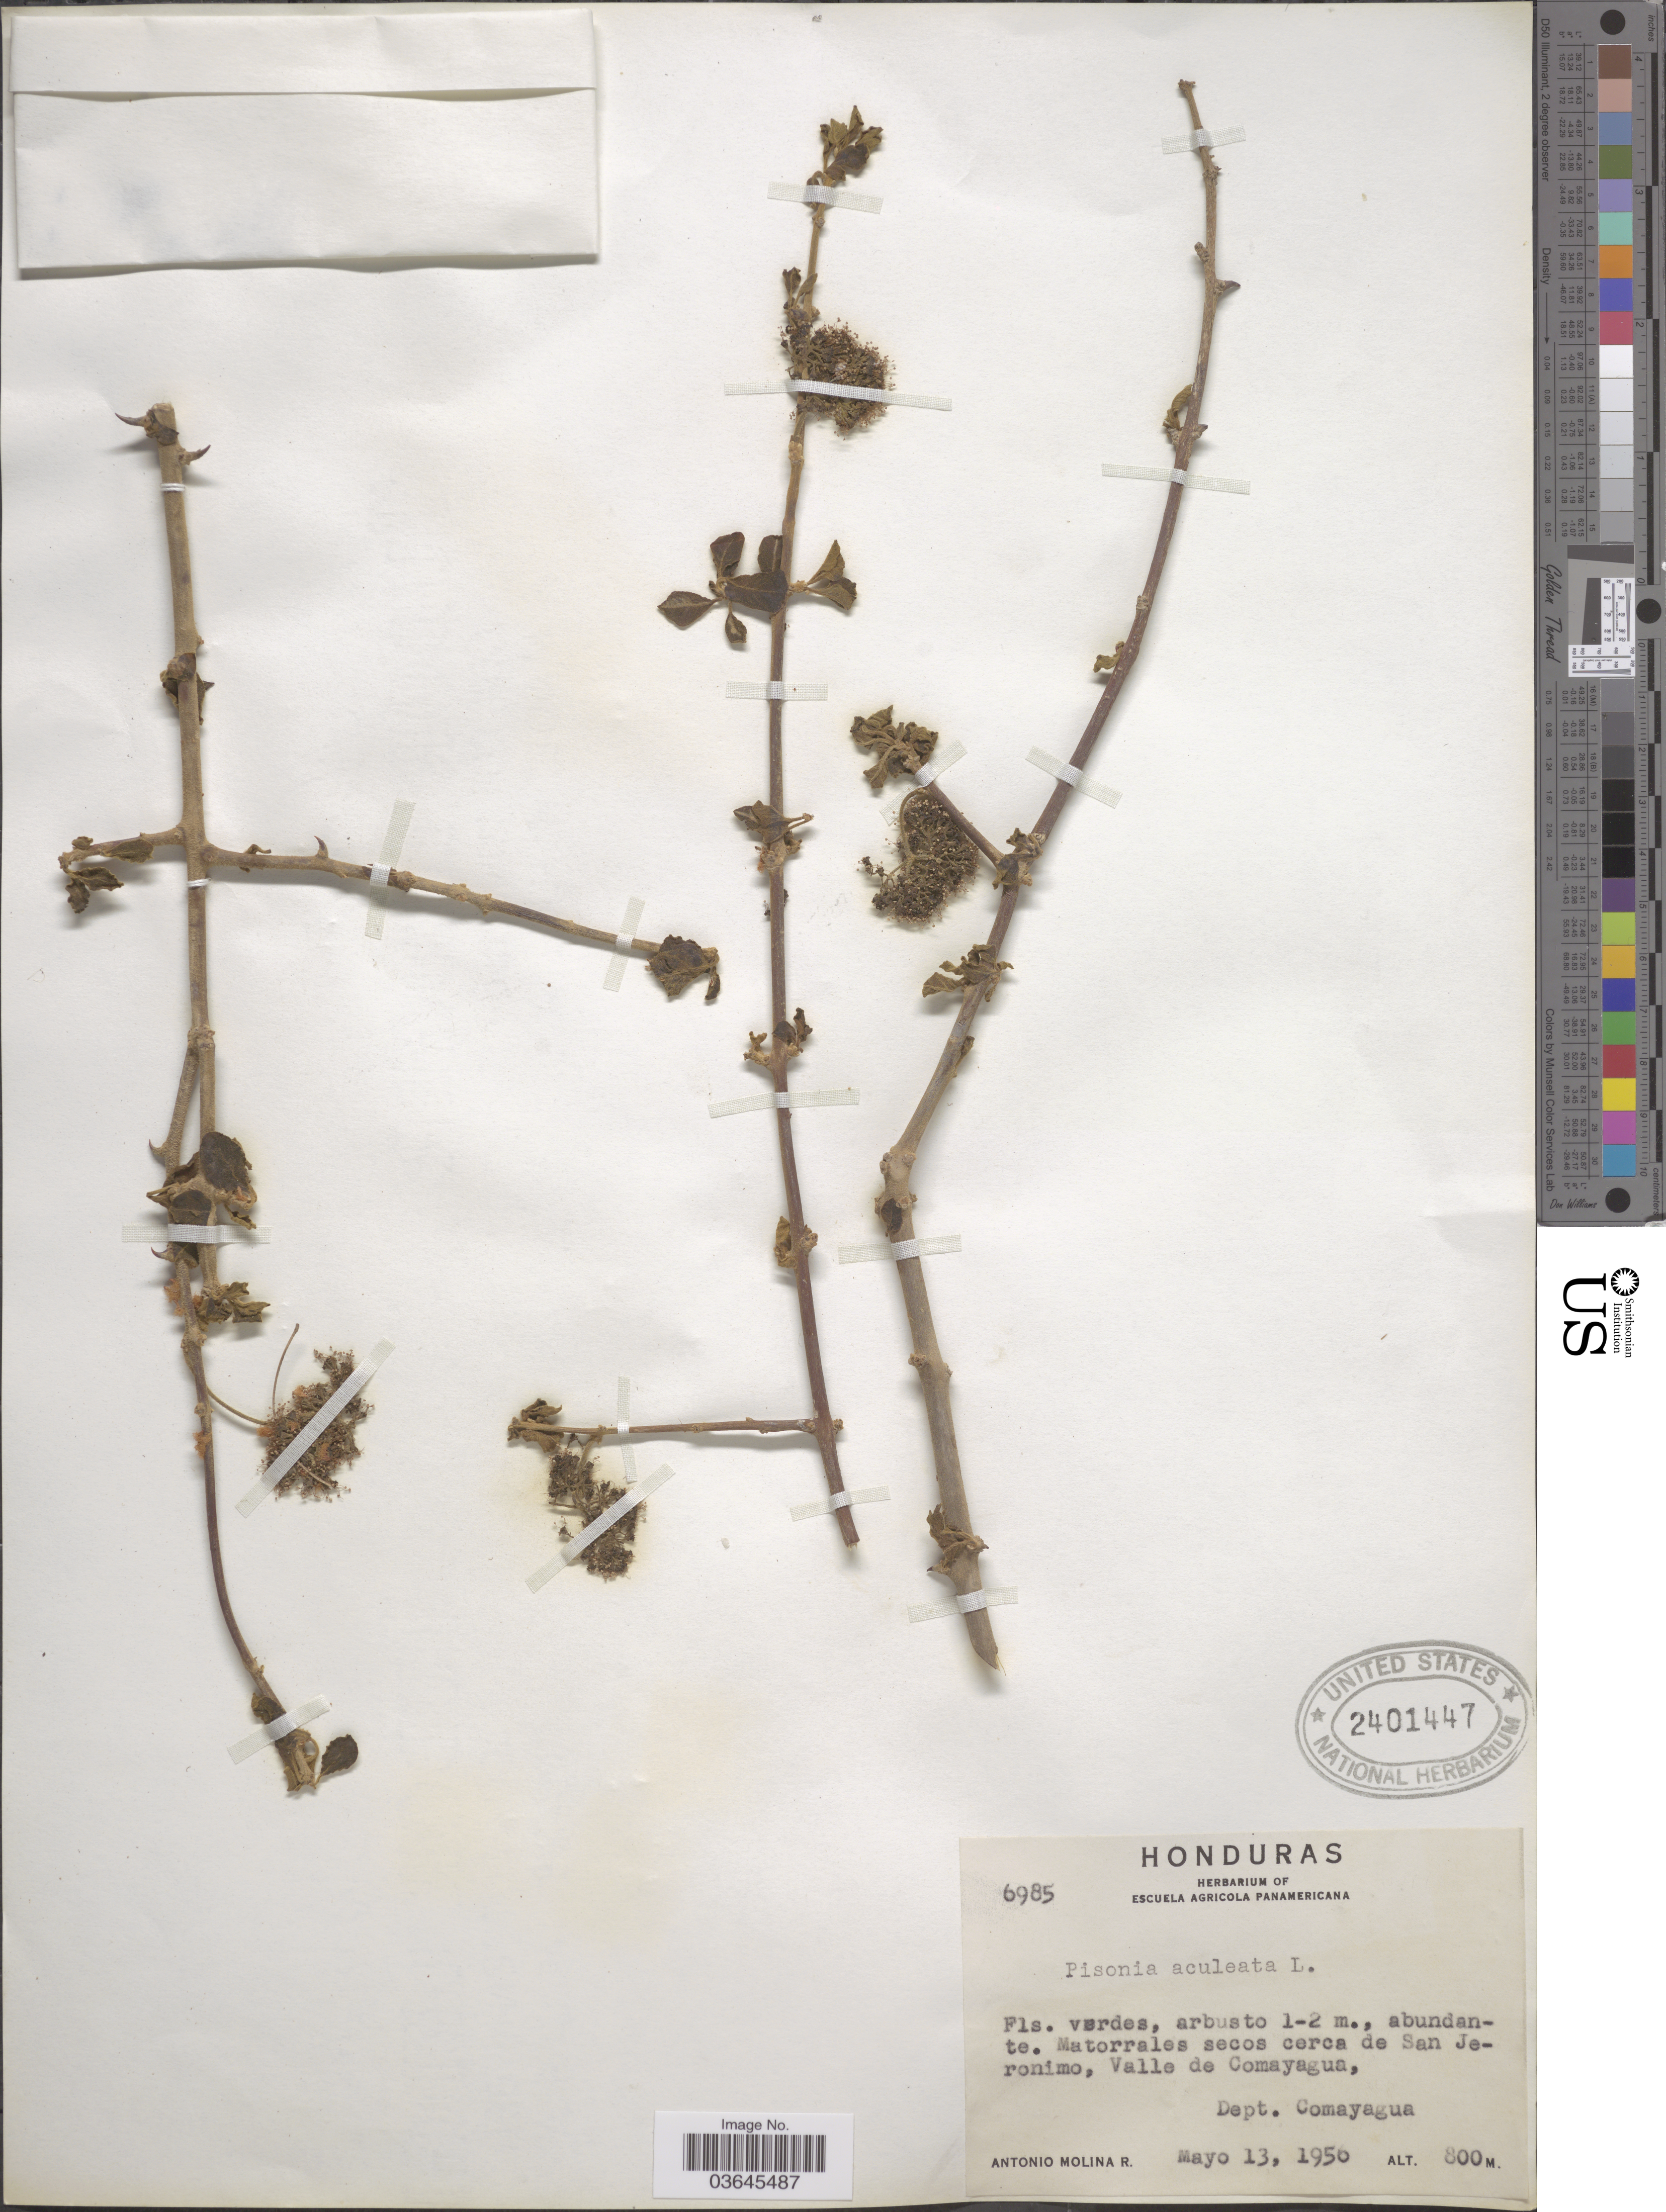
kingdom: Plantae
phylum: Tracheophyta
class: Magnoliopsida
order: Caryophyllales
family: Nyctaginaceae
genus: Pisonia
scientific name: Pisonia aculeata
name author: L.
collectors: A. Molina R.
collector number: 6985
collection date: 1956-05-13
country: Honduras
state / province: Comayagua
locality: Matorrales secos cerca de San Jeronimo, Valle de Comayagua, Dept. Comayagua.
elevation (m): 800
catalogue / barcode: US 2401447